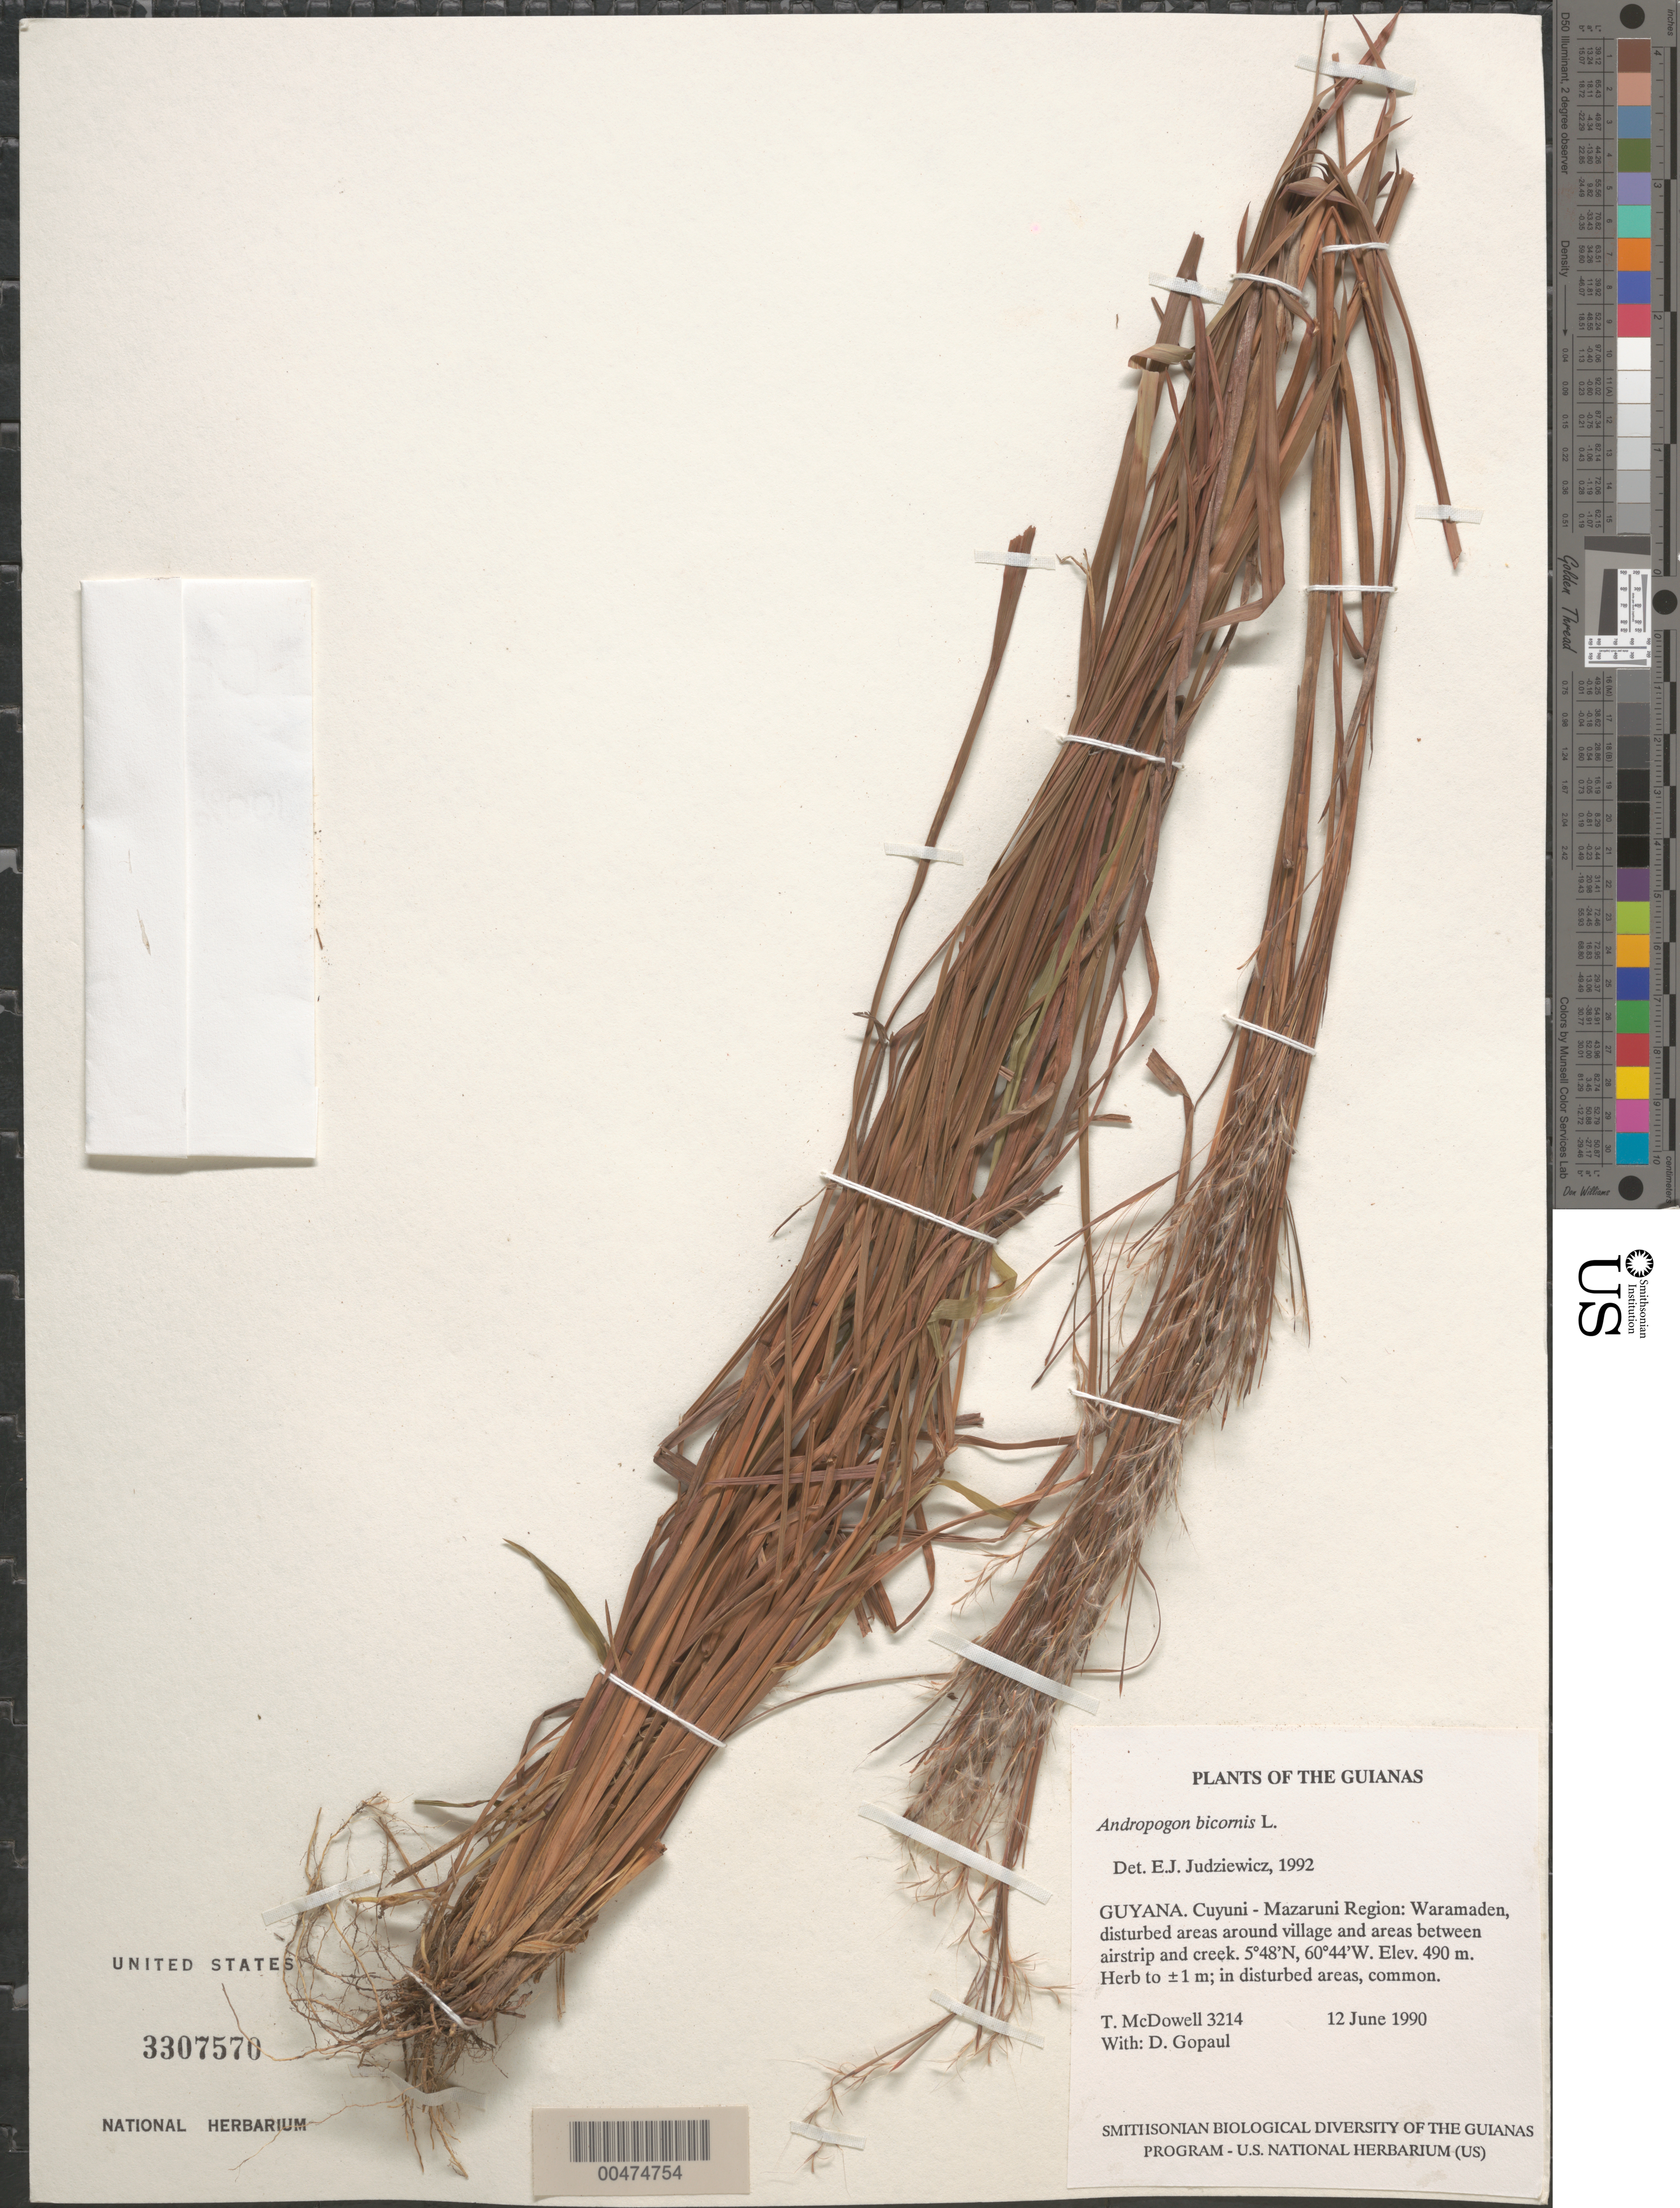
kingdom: Plantae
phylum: Tracheophyta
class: Liliopsida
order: Poales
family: Poaceae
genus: Andropogon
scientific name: Andropogon bicornis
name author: L.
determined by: Judziewicz, E. J.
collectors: T. McDowell & D. Gopaul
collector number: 3214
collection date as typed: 12 June 1990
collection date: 1990-06-12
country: Guyana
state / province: Cuyuni-Mazaruni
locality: Waramaden, around village and between airstrip and creek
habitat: Disturbed areas around village and disturbed woods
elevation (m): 490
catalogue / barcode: US 3307570